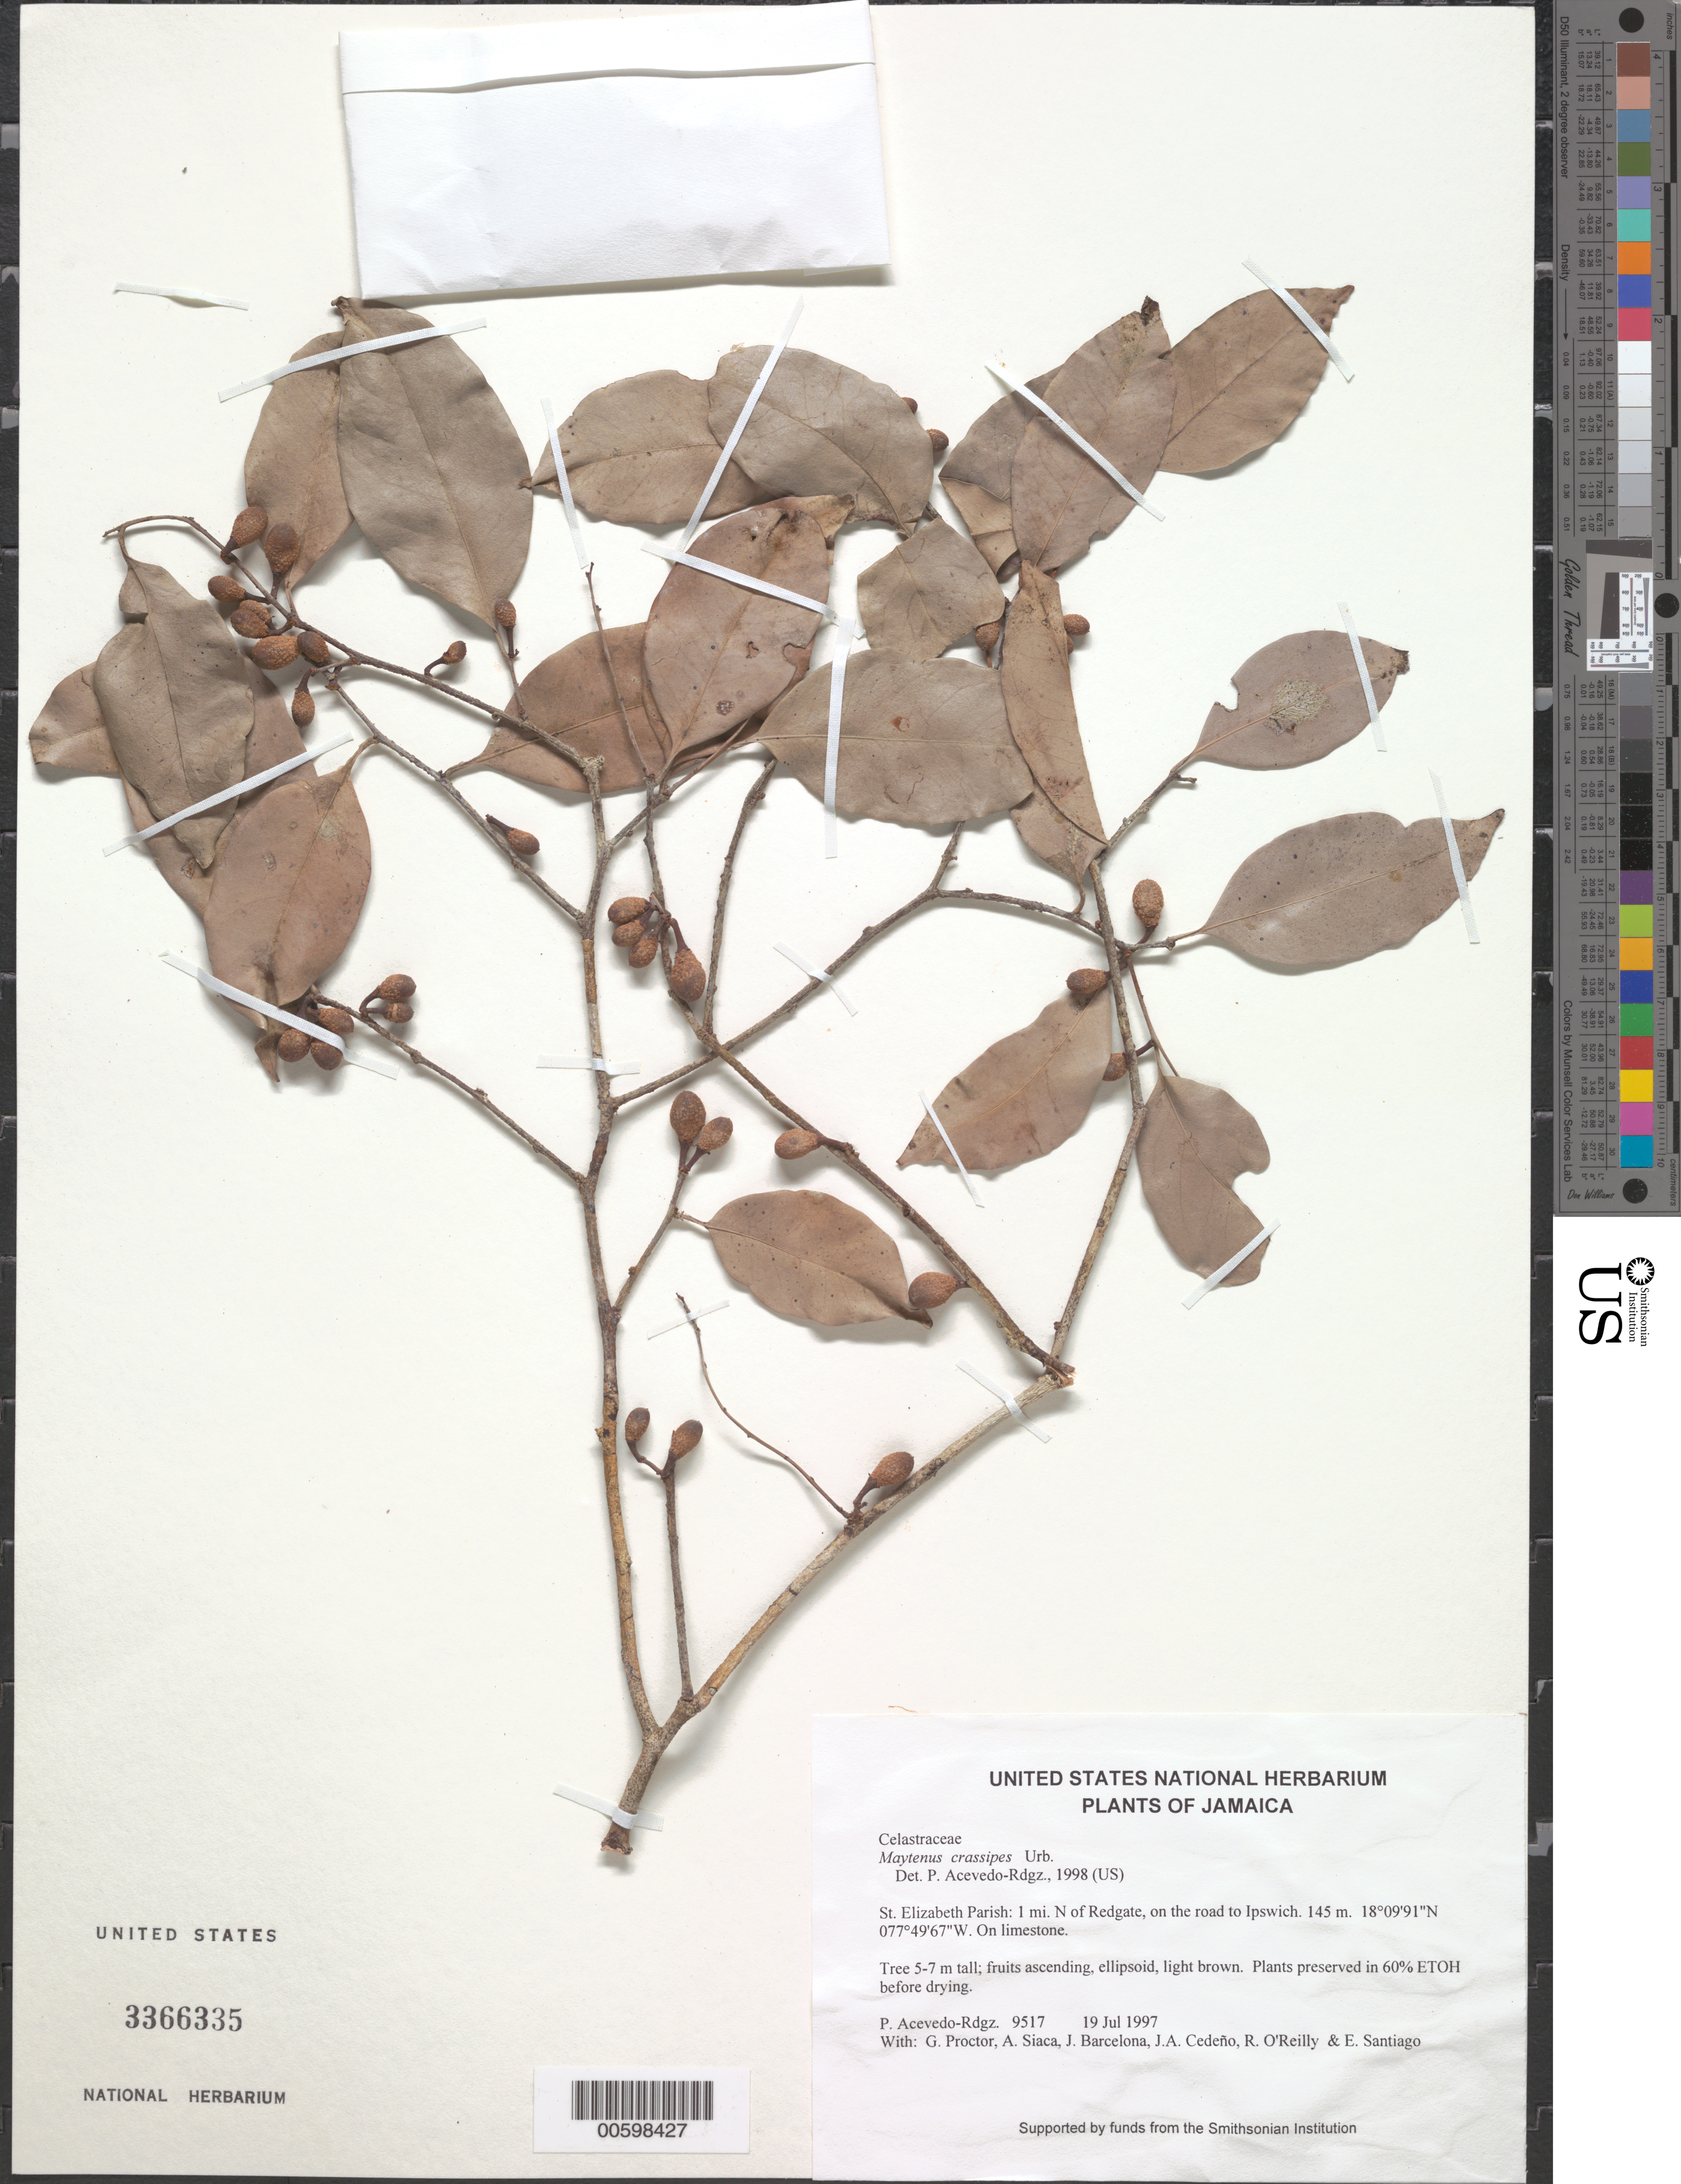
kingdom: Plantae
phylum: Tracheophyta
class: Magnoliopsida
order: Celastrales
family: Celastraceae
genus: Maytenus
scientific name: Maytenus crassipes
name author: Urb.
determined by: Acevedo-Rodríguez, P., (BOT), Smithsonian Institution - National Museum of Natural History (UNITED STATES)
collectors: P. Acevedo-Rodr., G. R. Proctor, A. Siaca, J. Barcelona, J. A. Cedeño M. & R. O'Reilly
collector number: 9517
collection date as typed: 19 Jul 1997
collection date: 1997-07-19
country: Jamaica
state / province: Saint Elizabeth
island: Jamaica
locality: St. Elizabeth Parish: 1 mi. N of Redgate, on the road to Ipswich.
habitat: On limestone.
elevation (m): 145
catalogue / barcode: US 3366335